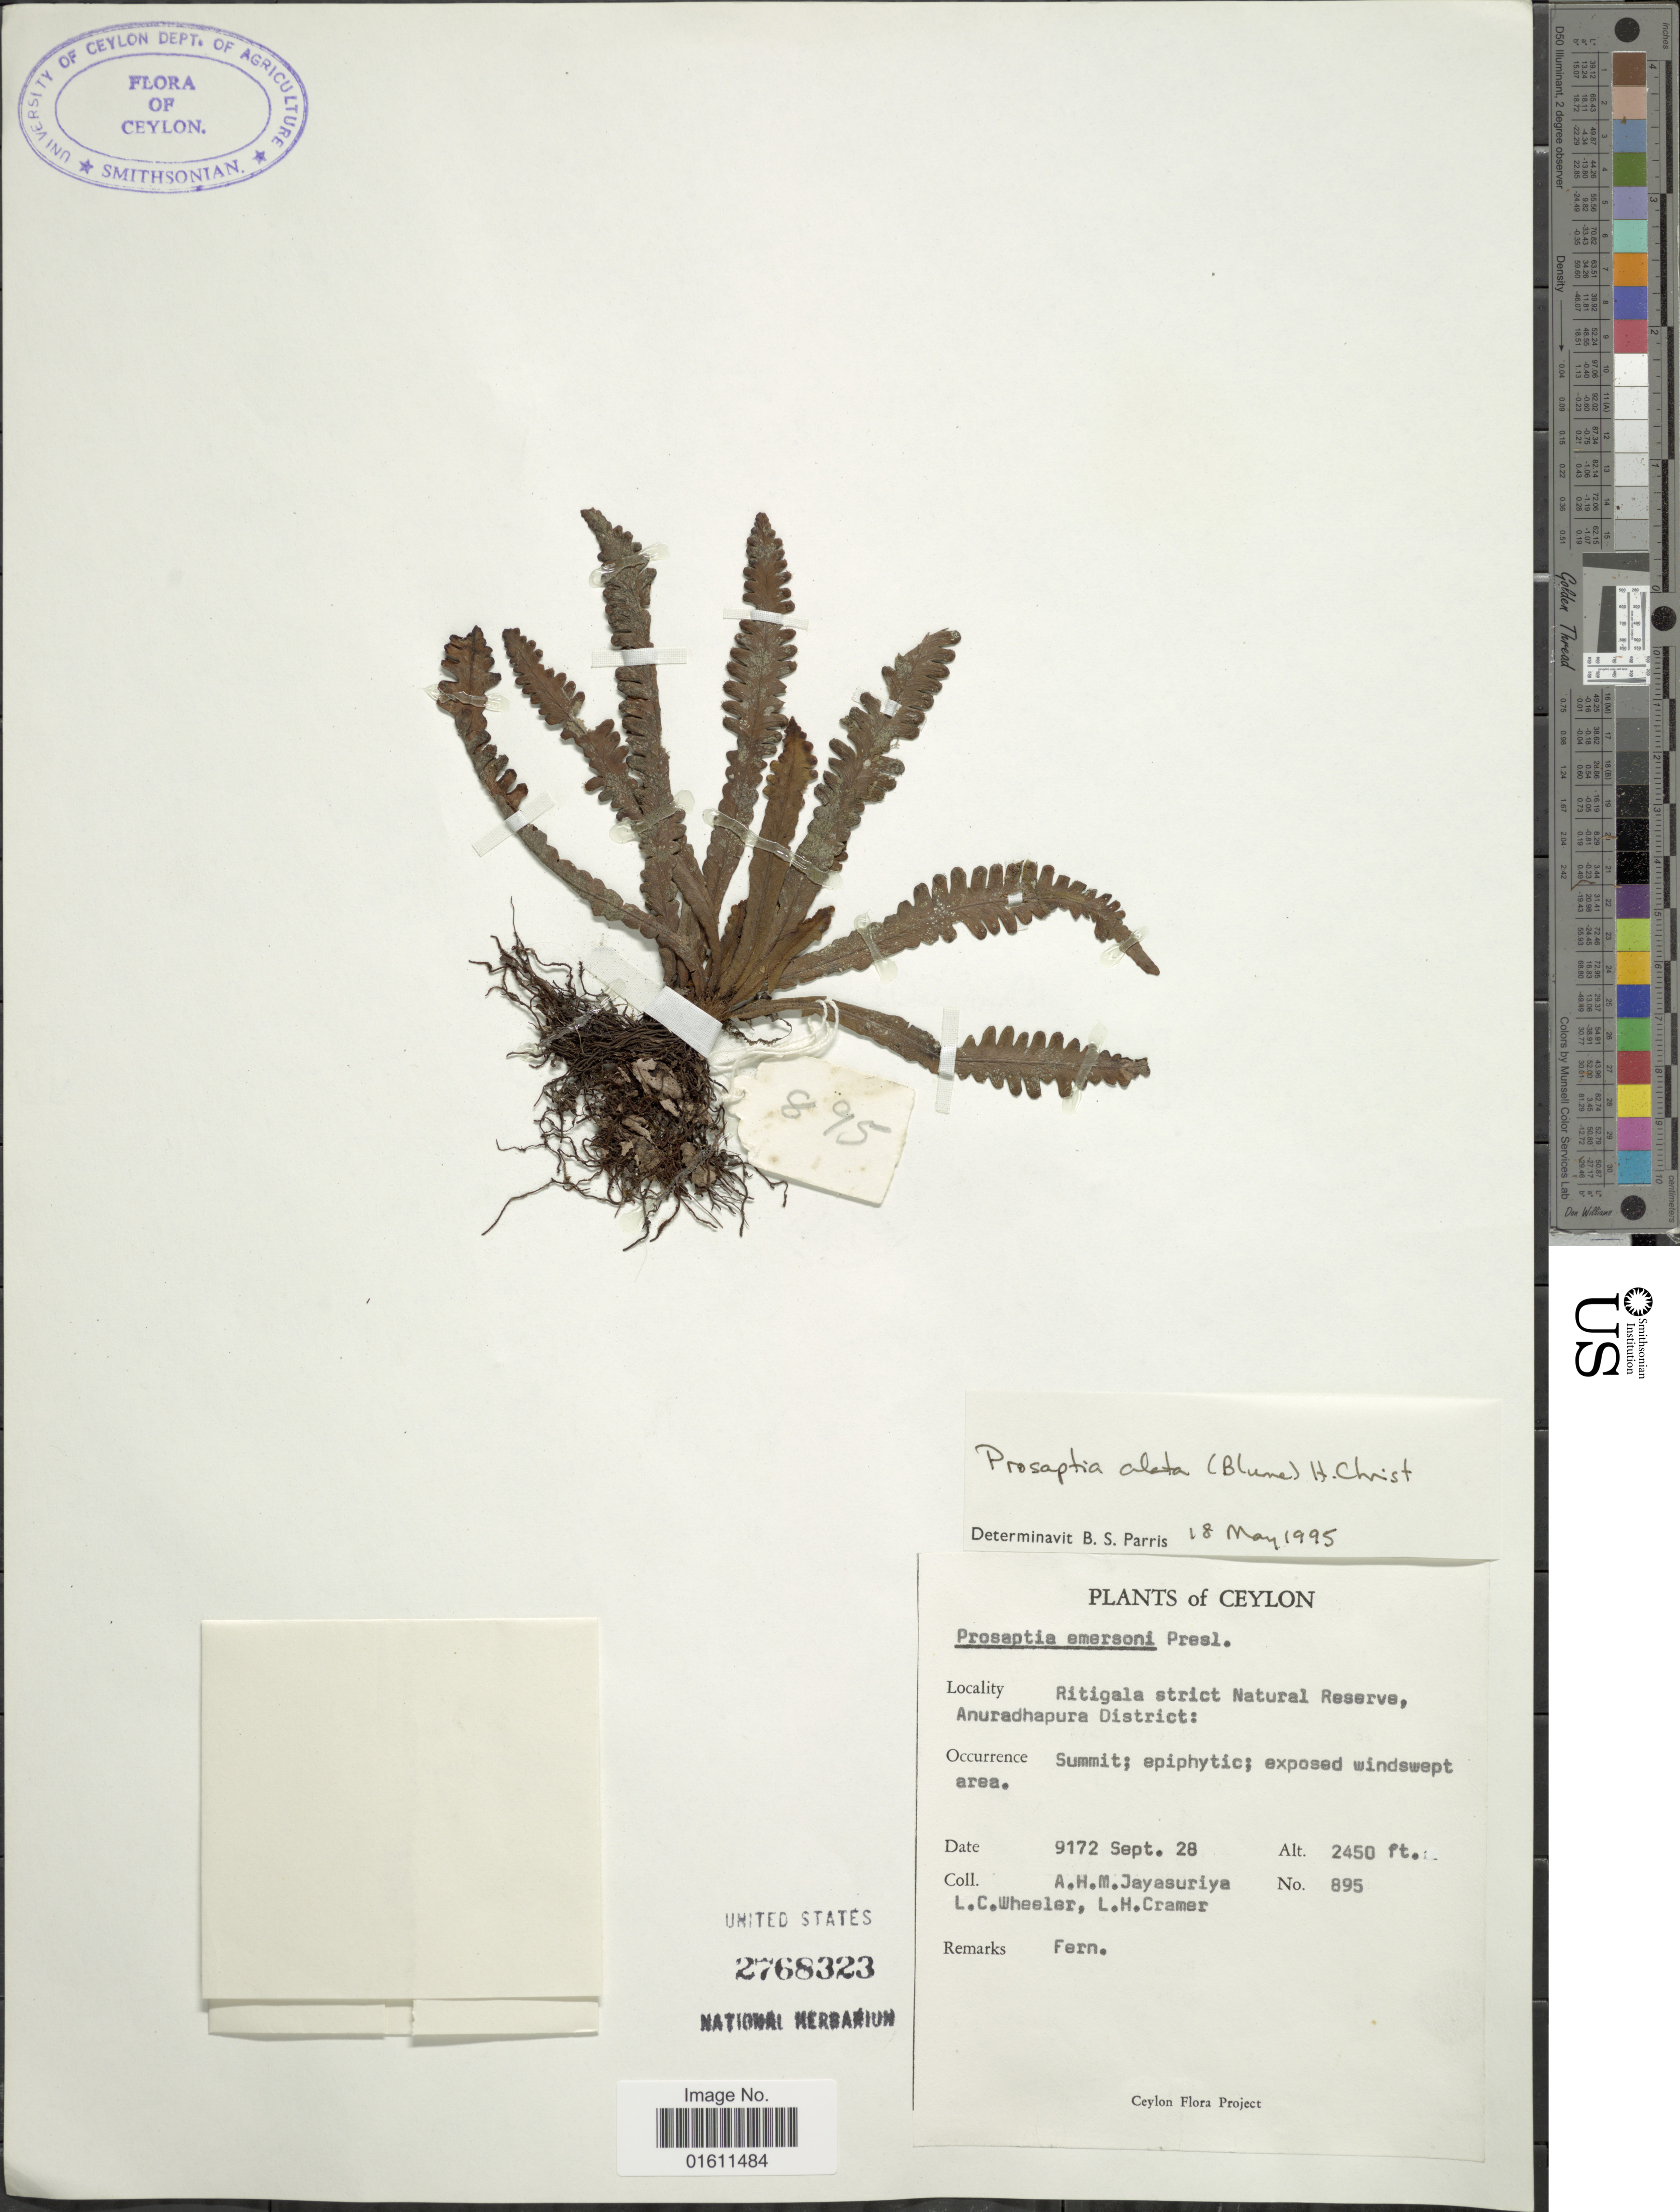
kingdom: Plantae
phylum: Tracheophyta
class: Polypodiopsida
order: Polypodiales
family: Polypodiaceae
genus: Prosaptia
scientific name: Prosaptia alata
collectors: A. H. Jayasuriya, L. C. Wheeler & L. H. Cramer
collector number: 895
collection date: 1972-09-28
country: Sri Lanka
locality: Ceylon, Ritigala strict Natural Reserves, Anuradhapura District.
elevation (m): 747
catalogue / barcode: US 2768323